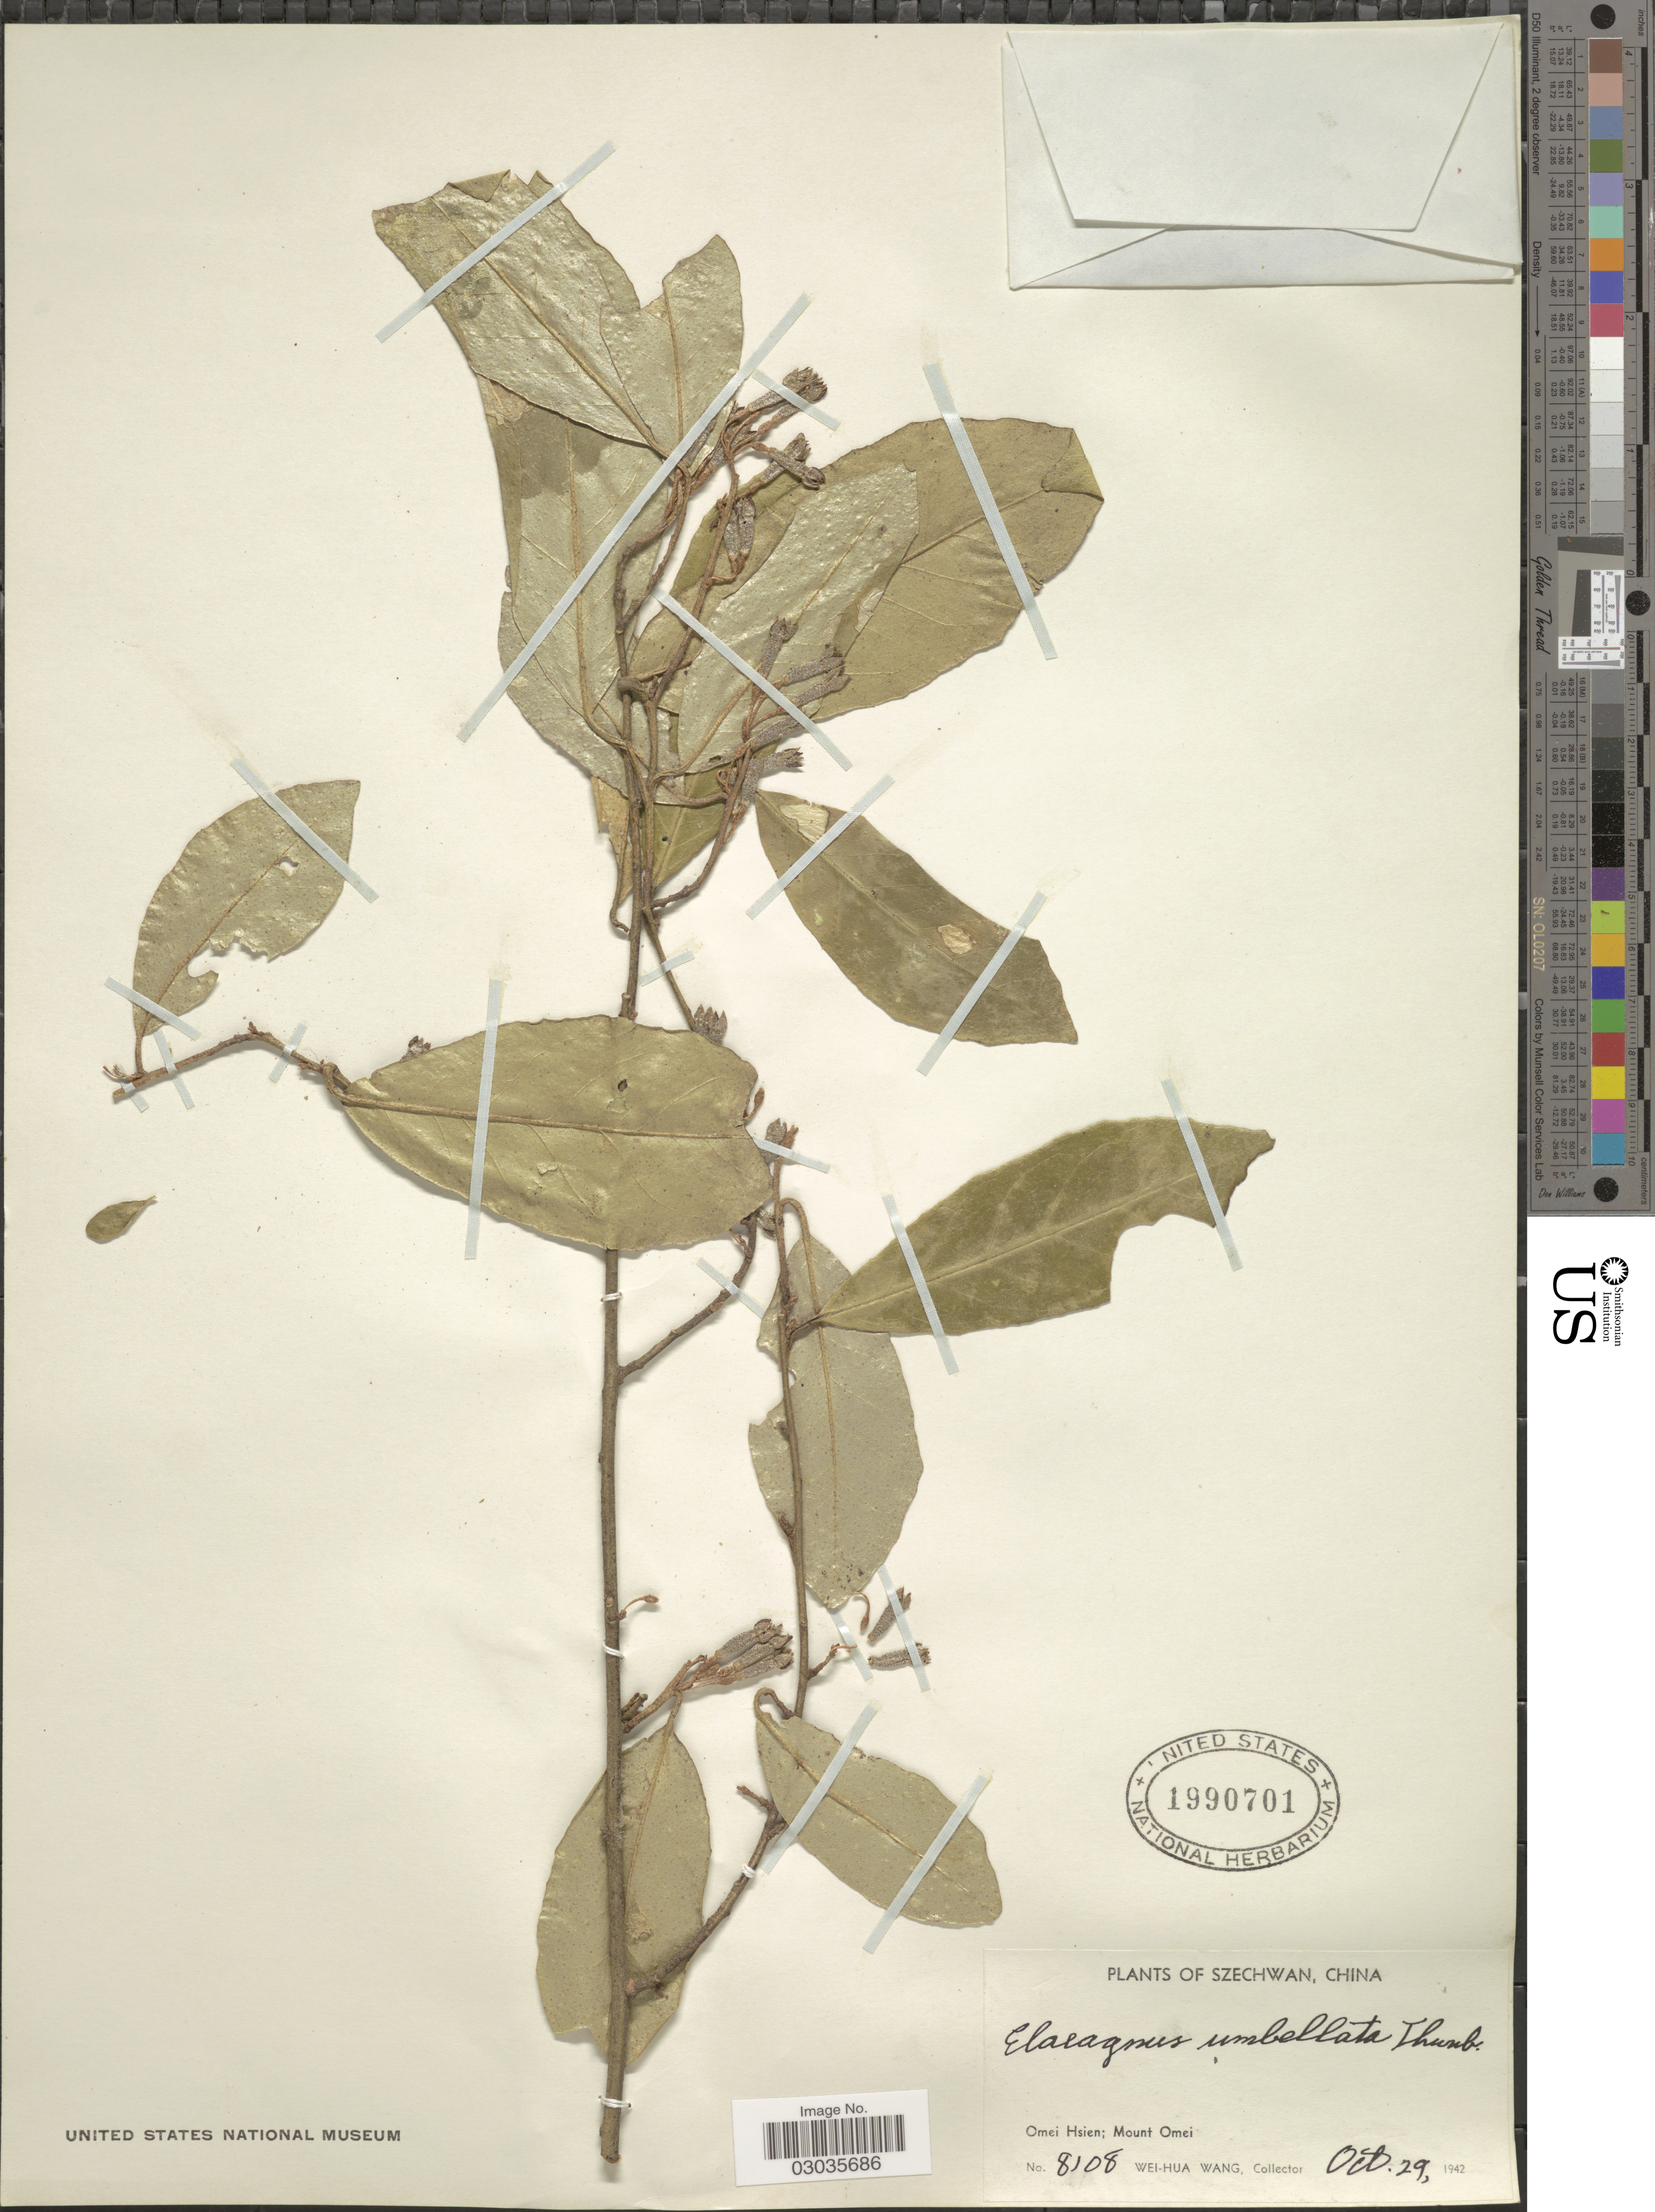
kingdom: Plantae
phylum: Tracheophyta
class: Magnoliopsida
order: Rosales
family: Elaeagnaceae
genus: Elaeagnus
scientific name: Elaeagnus umbellata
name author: Thunb.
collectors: W. Wang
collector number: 8108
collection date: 1942-10-29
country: China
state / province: Sichuan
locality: Szechwan. Omei Hsien; Mount Omei.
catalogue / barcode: US 1990701